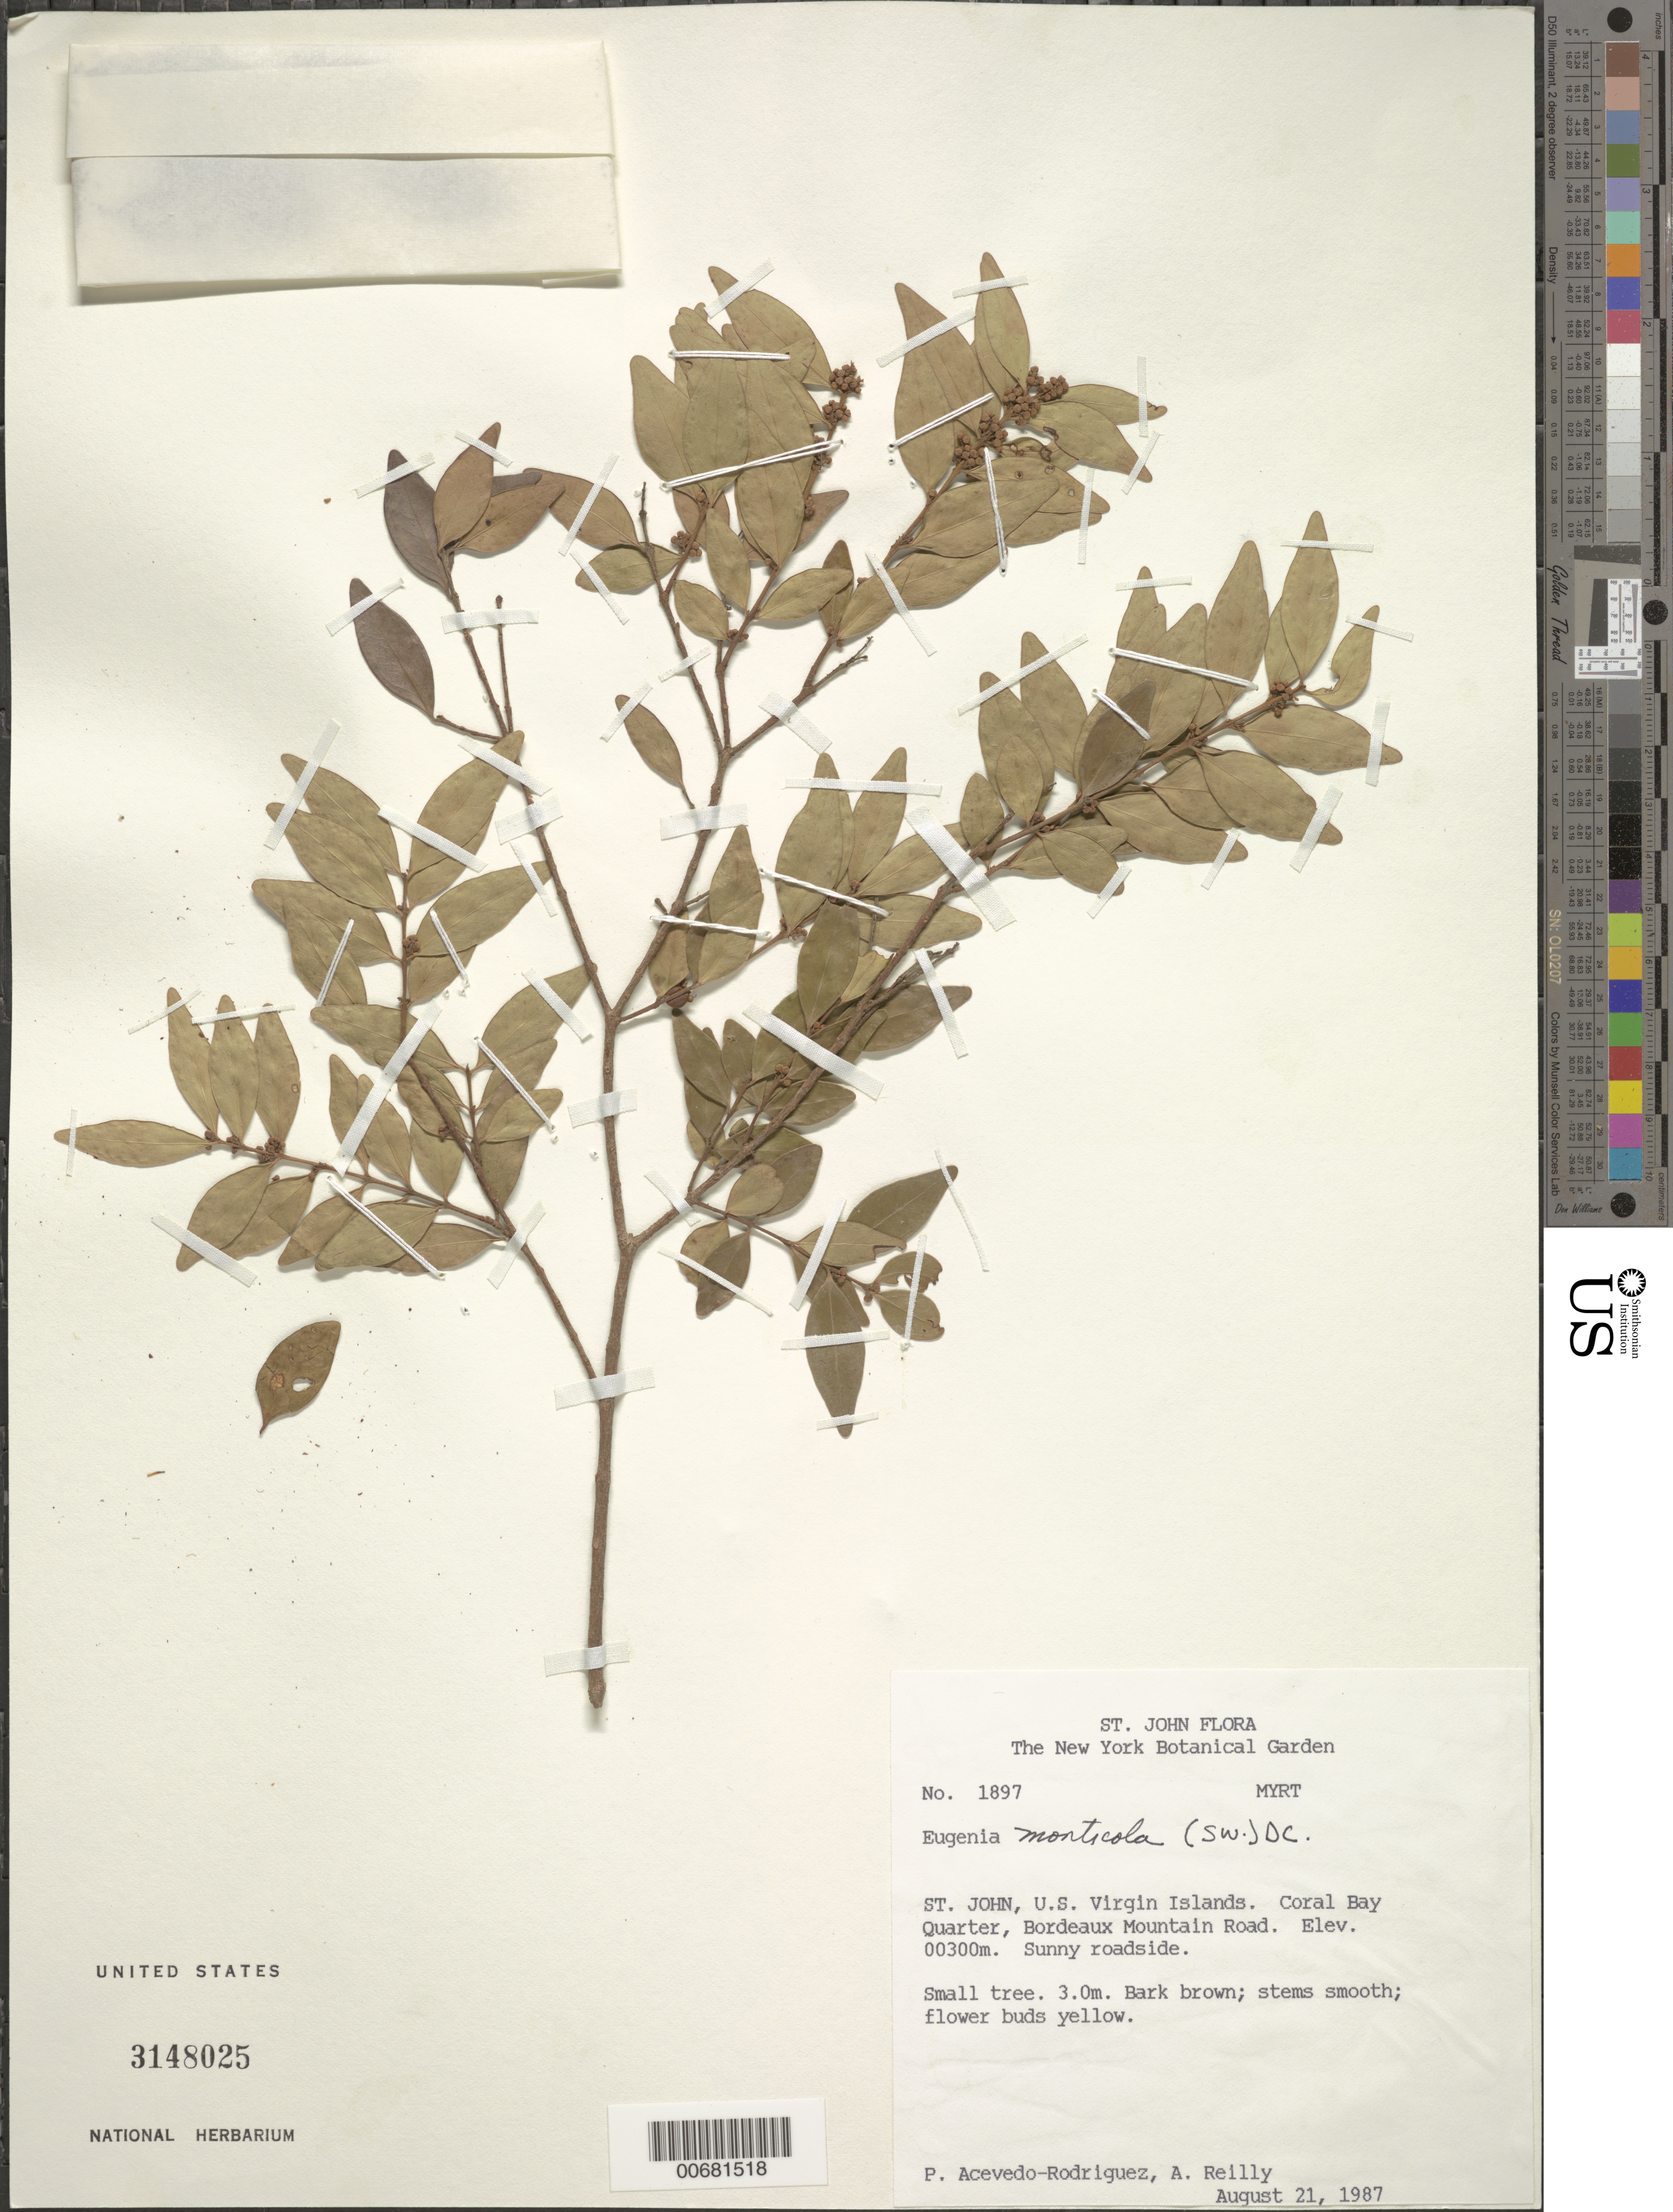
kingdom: Plantae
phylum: Tracheophyta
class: Magnoliopsida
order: Myrtales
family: Myrtaceae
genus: Eugenia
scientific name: Eugenia monticola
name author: (Sw.) DC.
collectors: P. Acevedo-Rodr. & A. Reilly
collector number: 1897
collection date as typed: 21 Aug 1987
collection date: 1987-08-21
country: U.S. Virgin Islands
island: St. John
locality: Coral Bay Quarter; along dirt road to Bordeaux Mountain.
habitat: Sunny roadside.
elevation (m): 300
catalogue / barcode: US 3148025